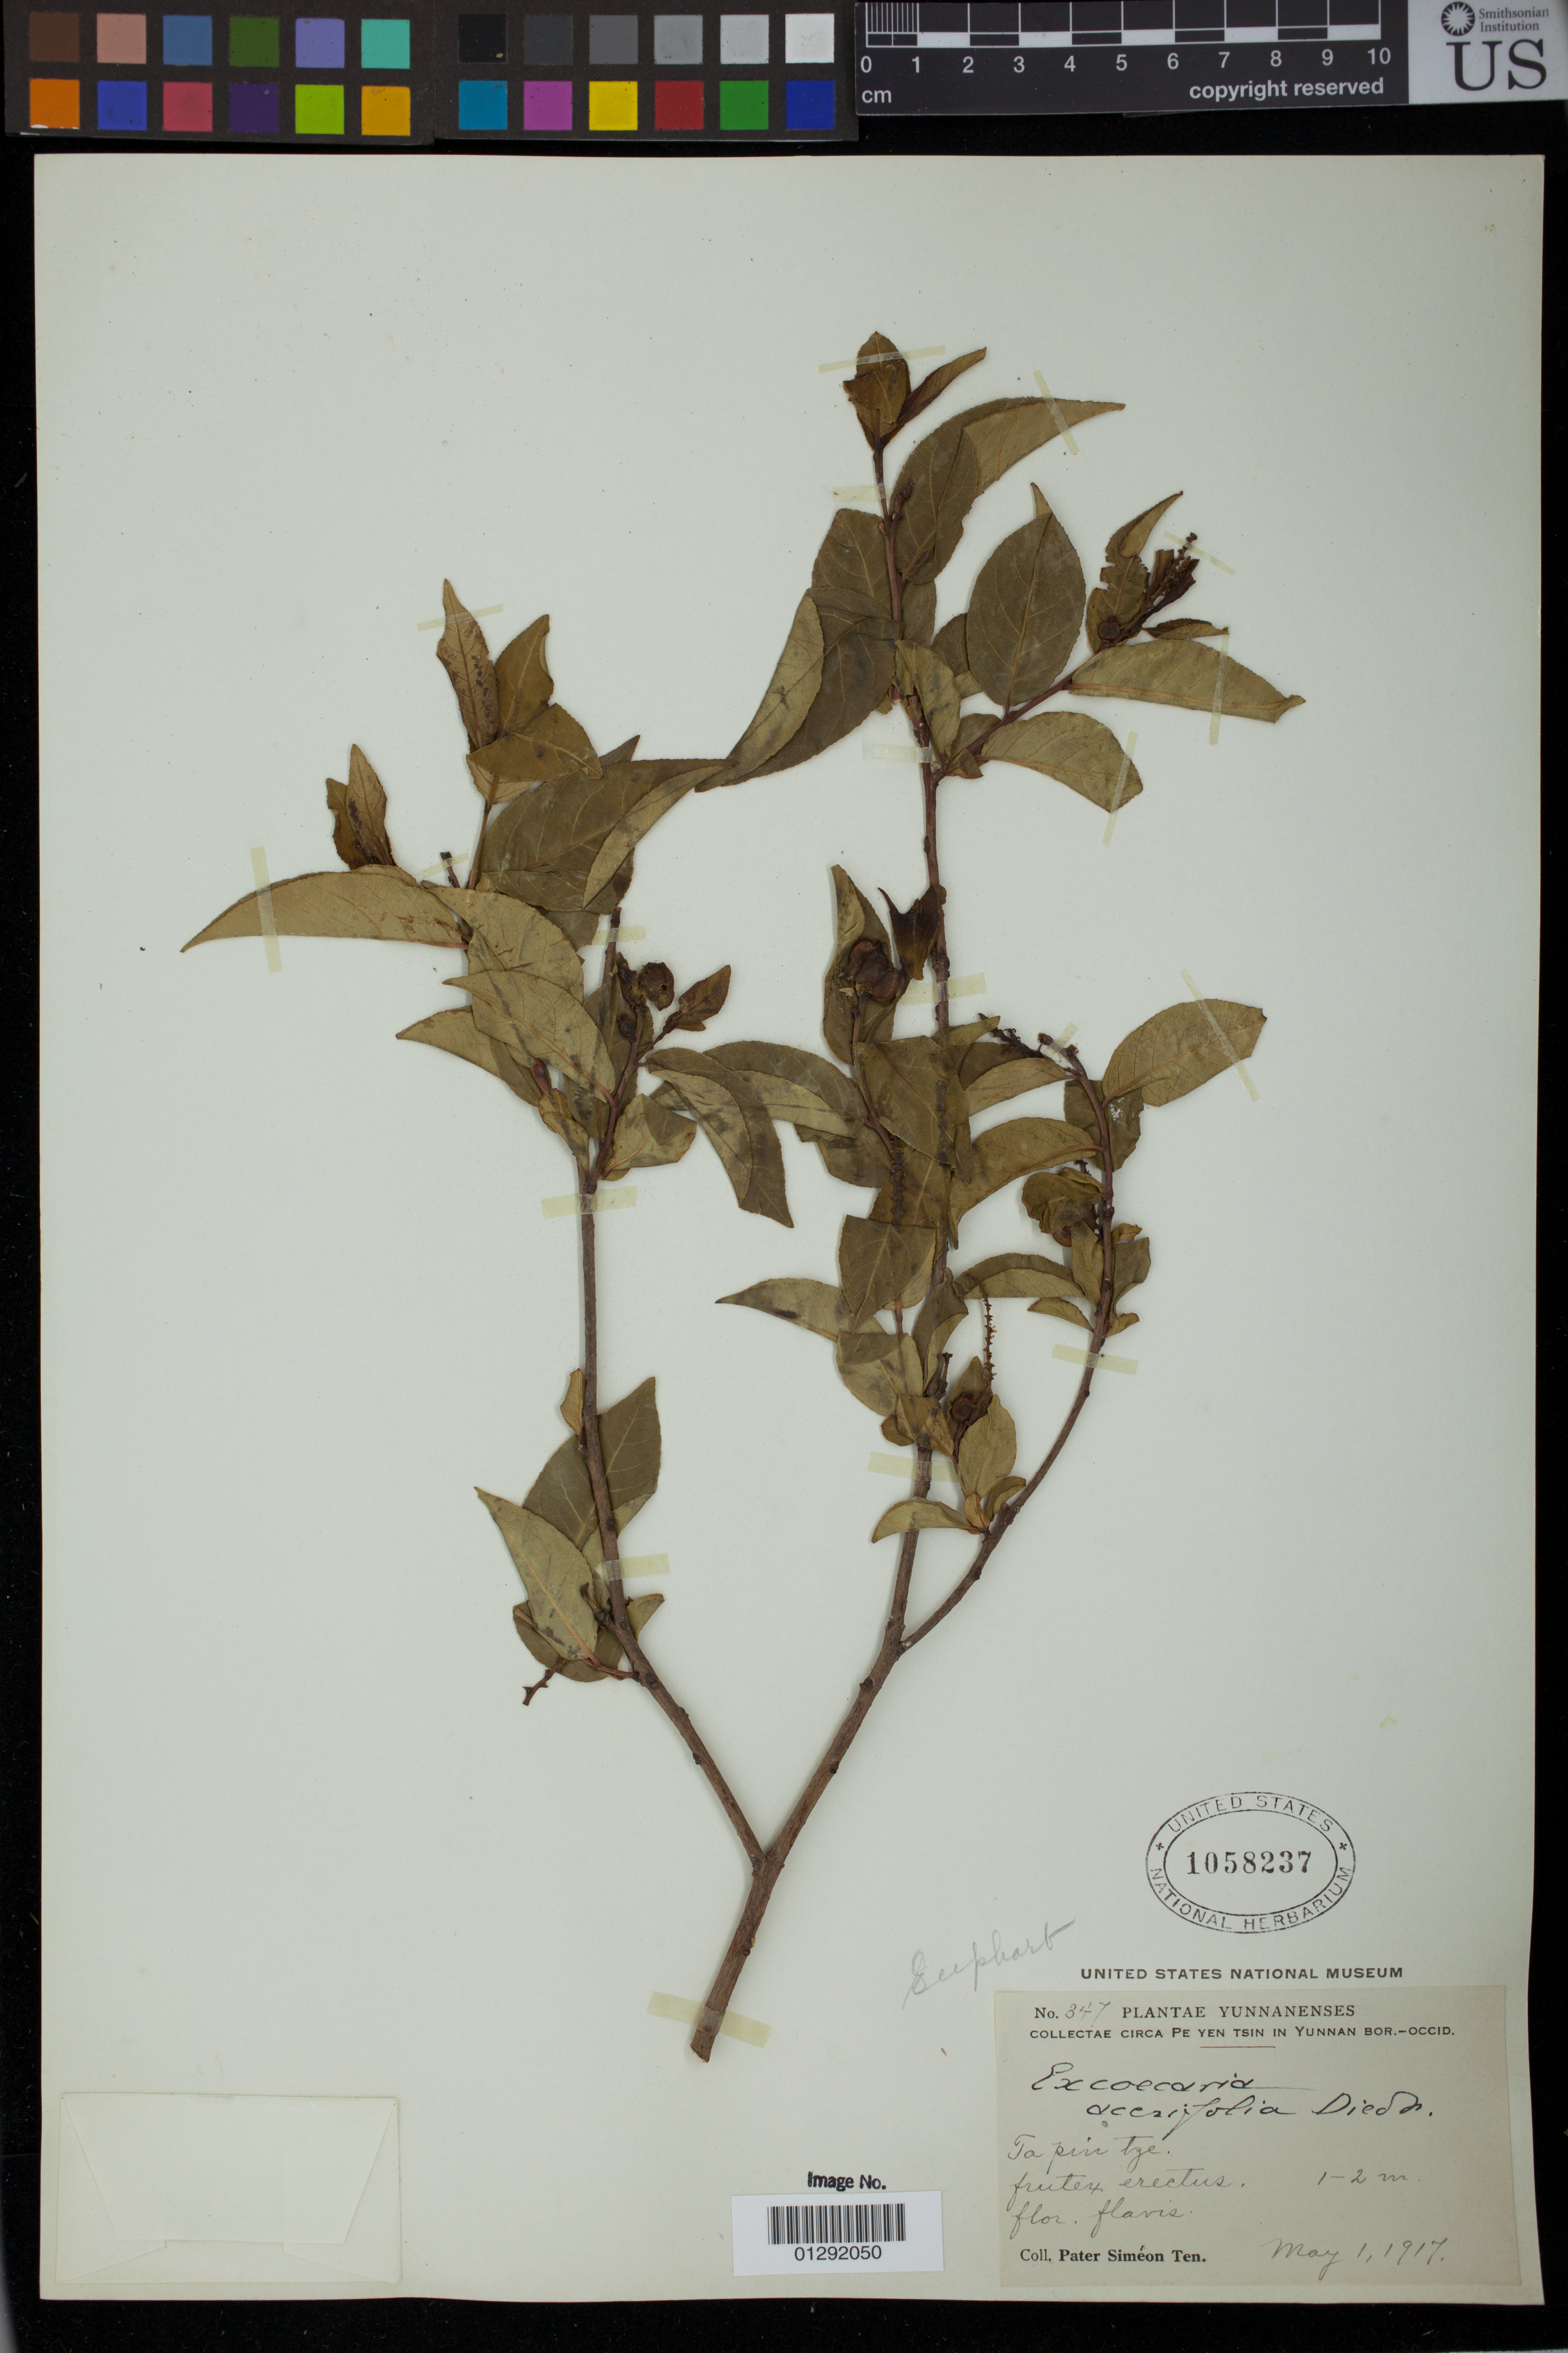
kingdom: Plantae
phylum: Tracheophyta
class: Magnoliopsida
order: Malpighiales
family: Euphorbiaceae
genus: Excoecaria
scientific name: Excoecaria acerifolia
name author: Didr.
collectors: P. S. Ten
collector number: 347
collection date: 1917-05-01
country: China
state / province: Yunnan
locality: Near 'Pe Yen tsin" in Yunnan Border-Occidental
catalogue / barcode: US 1058237